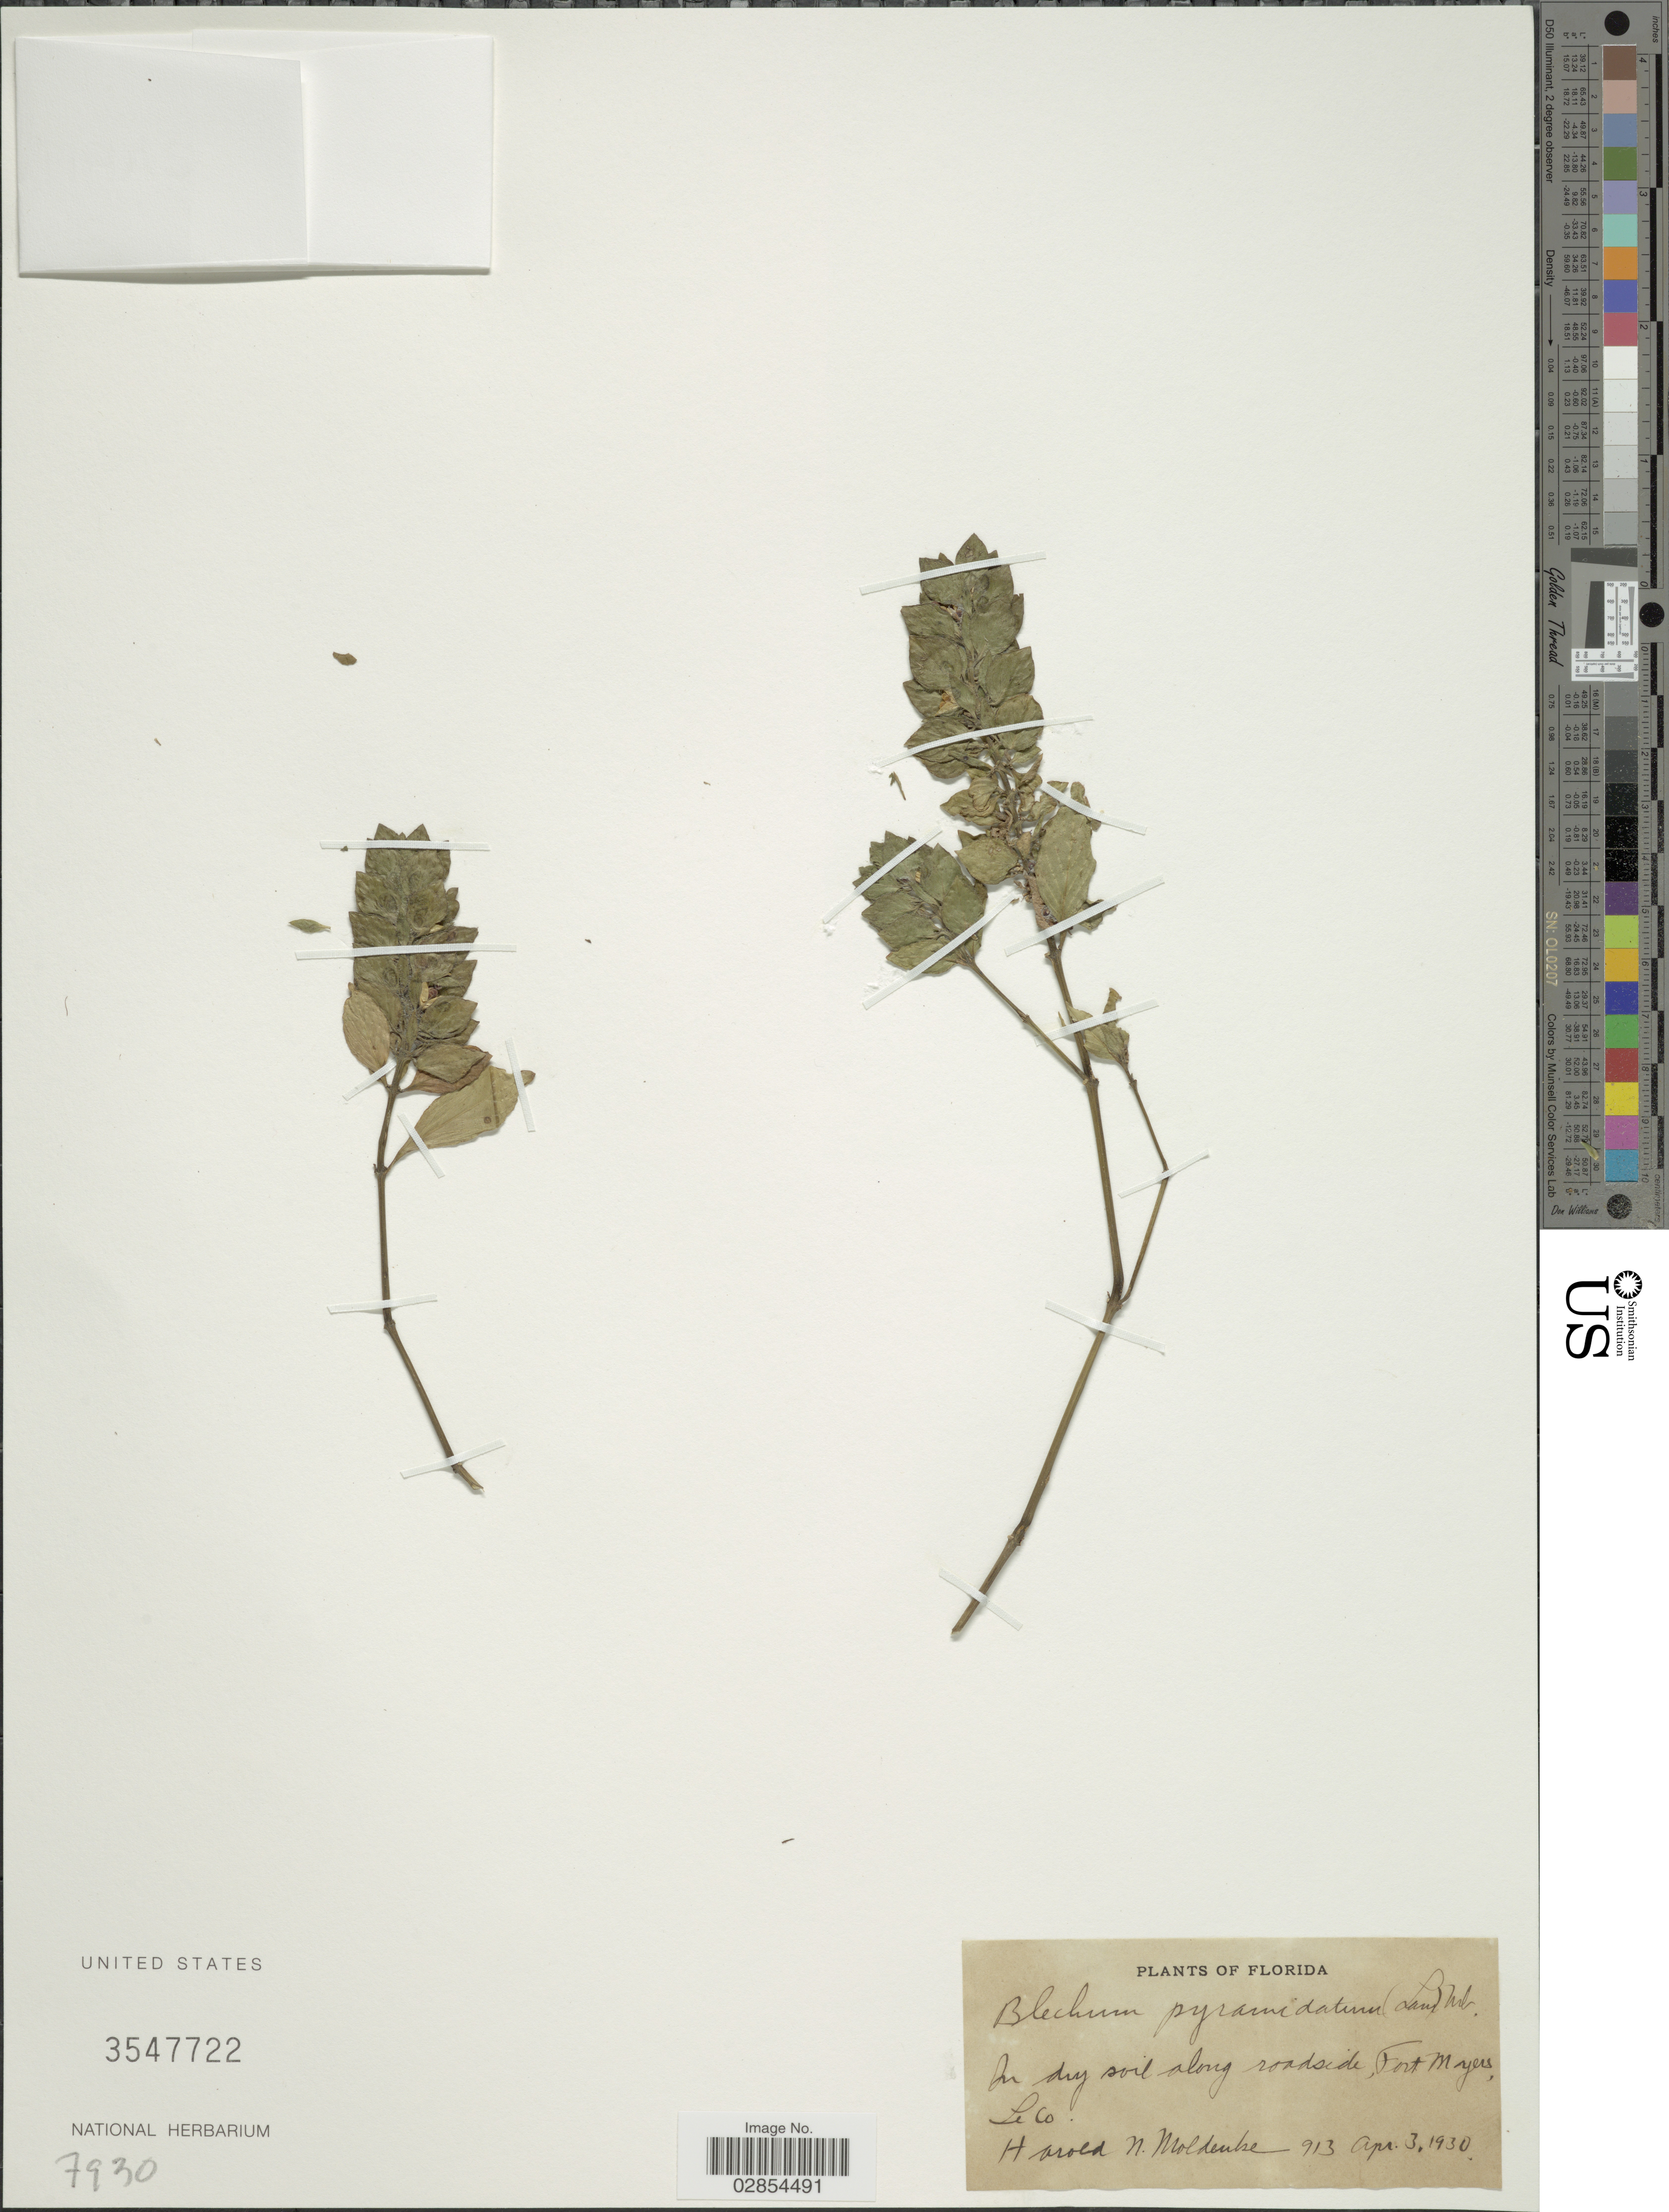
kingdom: Plantae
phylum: Tracheophyta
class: Magnoliopsida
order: Lamiales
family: Acanthaceae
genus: Blechum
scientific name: Blechum brownei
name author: Juss.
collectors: H. N. Moldenke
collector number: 913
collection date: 1930-04-03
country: United States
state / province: Florida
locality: In dry soil along roadside, Fort Myers, Lee Co.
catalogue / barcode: US 3547722